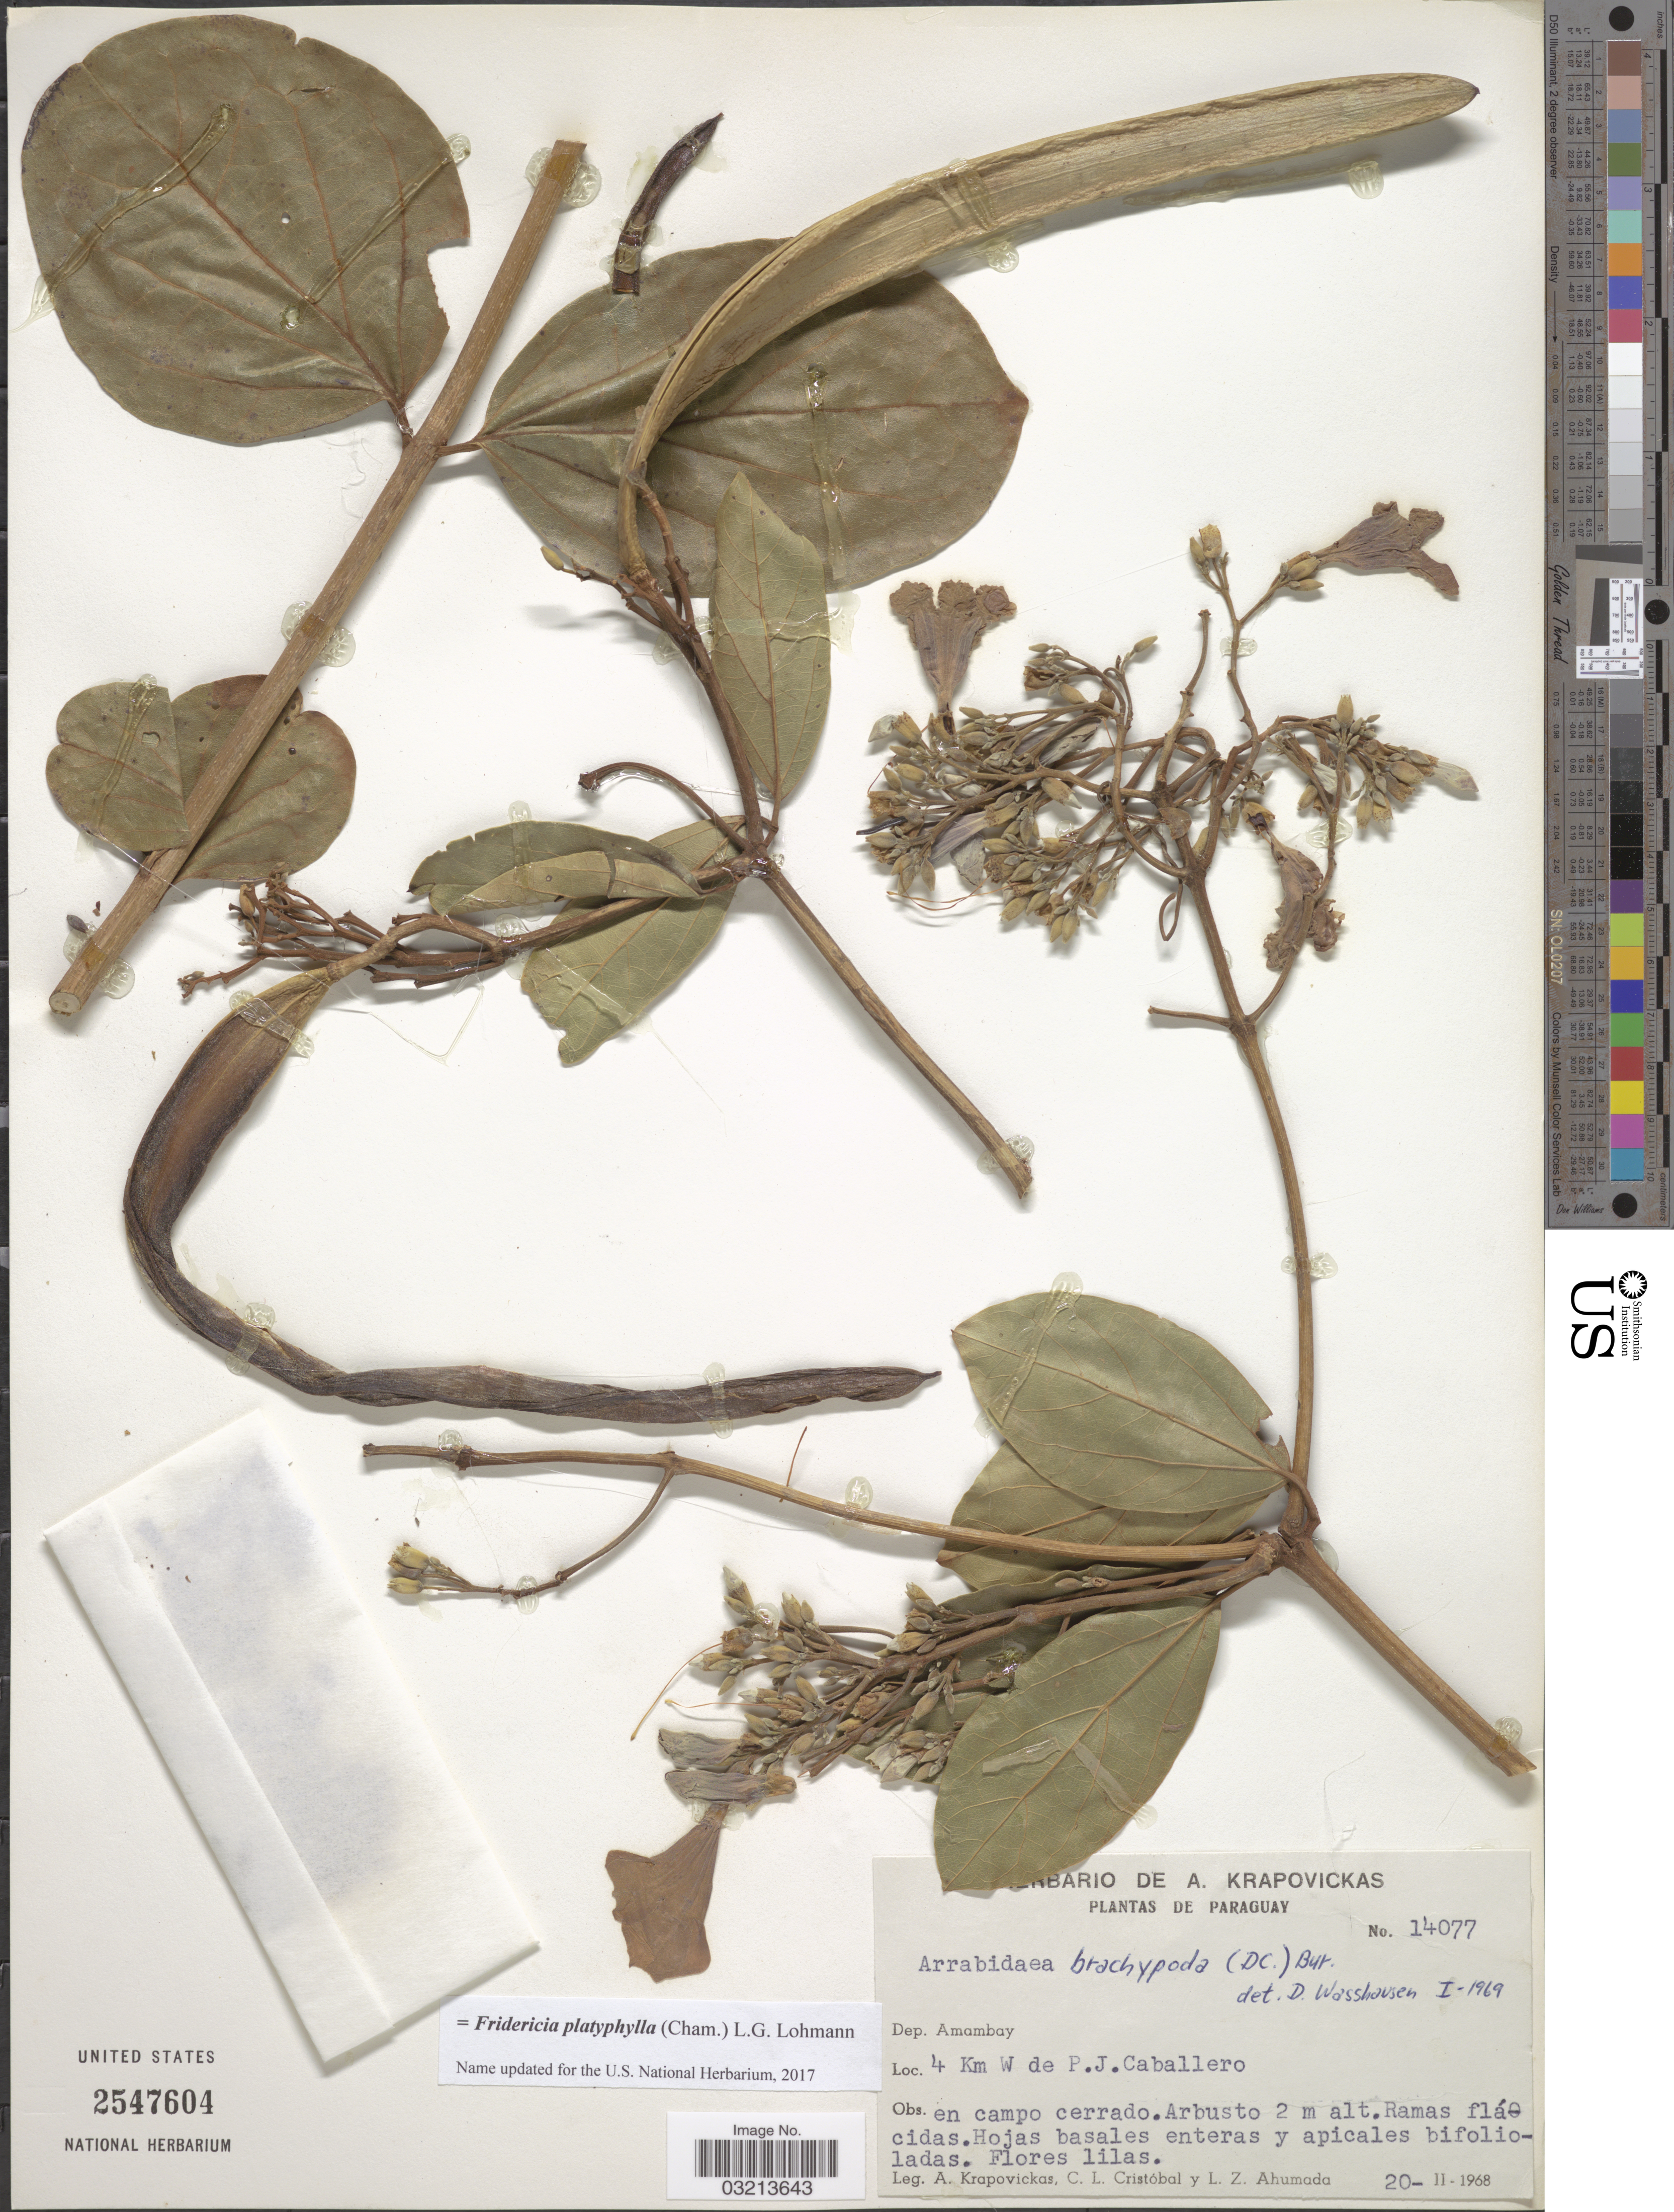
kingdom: Plantae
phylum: Tracheophyta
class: Magnoliopsida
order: Lamiales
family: Bignoniaceae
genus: Fridericia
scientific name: Fridericia platyphylla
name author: (Cham.) L.G. Lohmann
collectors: A. Krapovickas, C. L. Cristóbal & L. Ahumada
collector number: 14077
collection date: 1968-02-20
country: Paraguay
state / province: Amambay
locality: Dep. Amambay. 4 Km W de P. J. Caballero.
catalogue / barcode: US 2547604